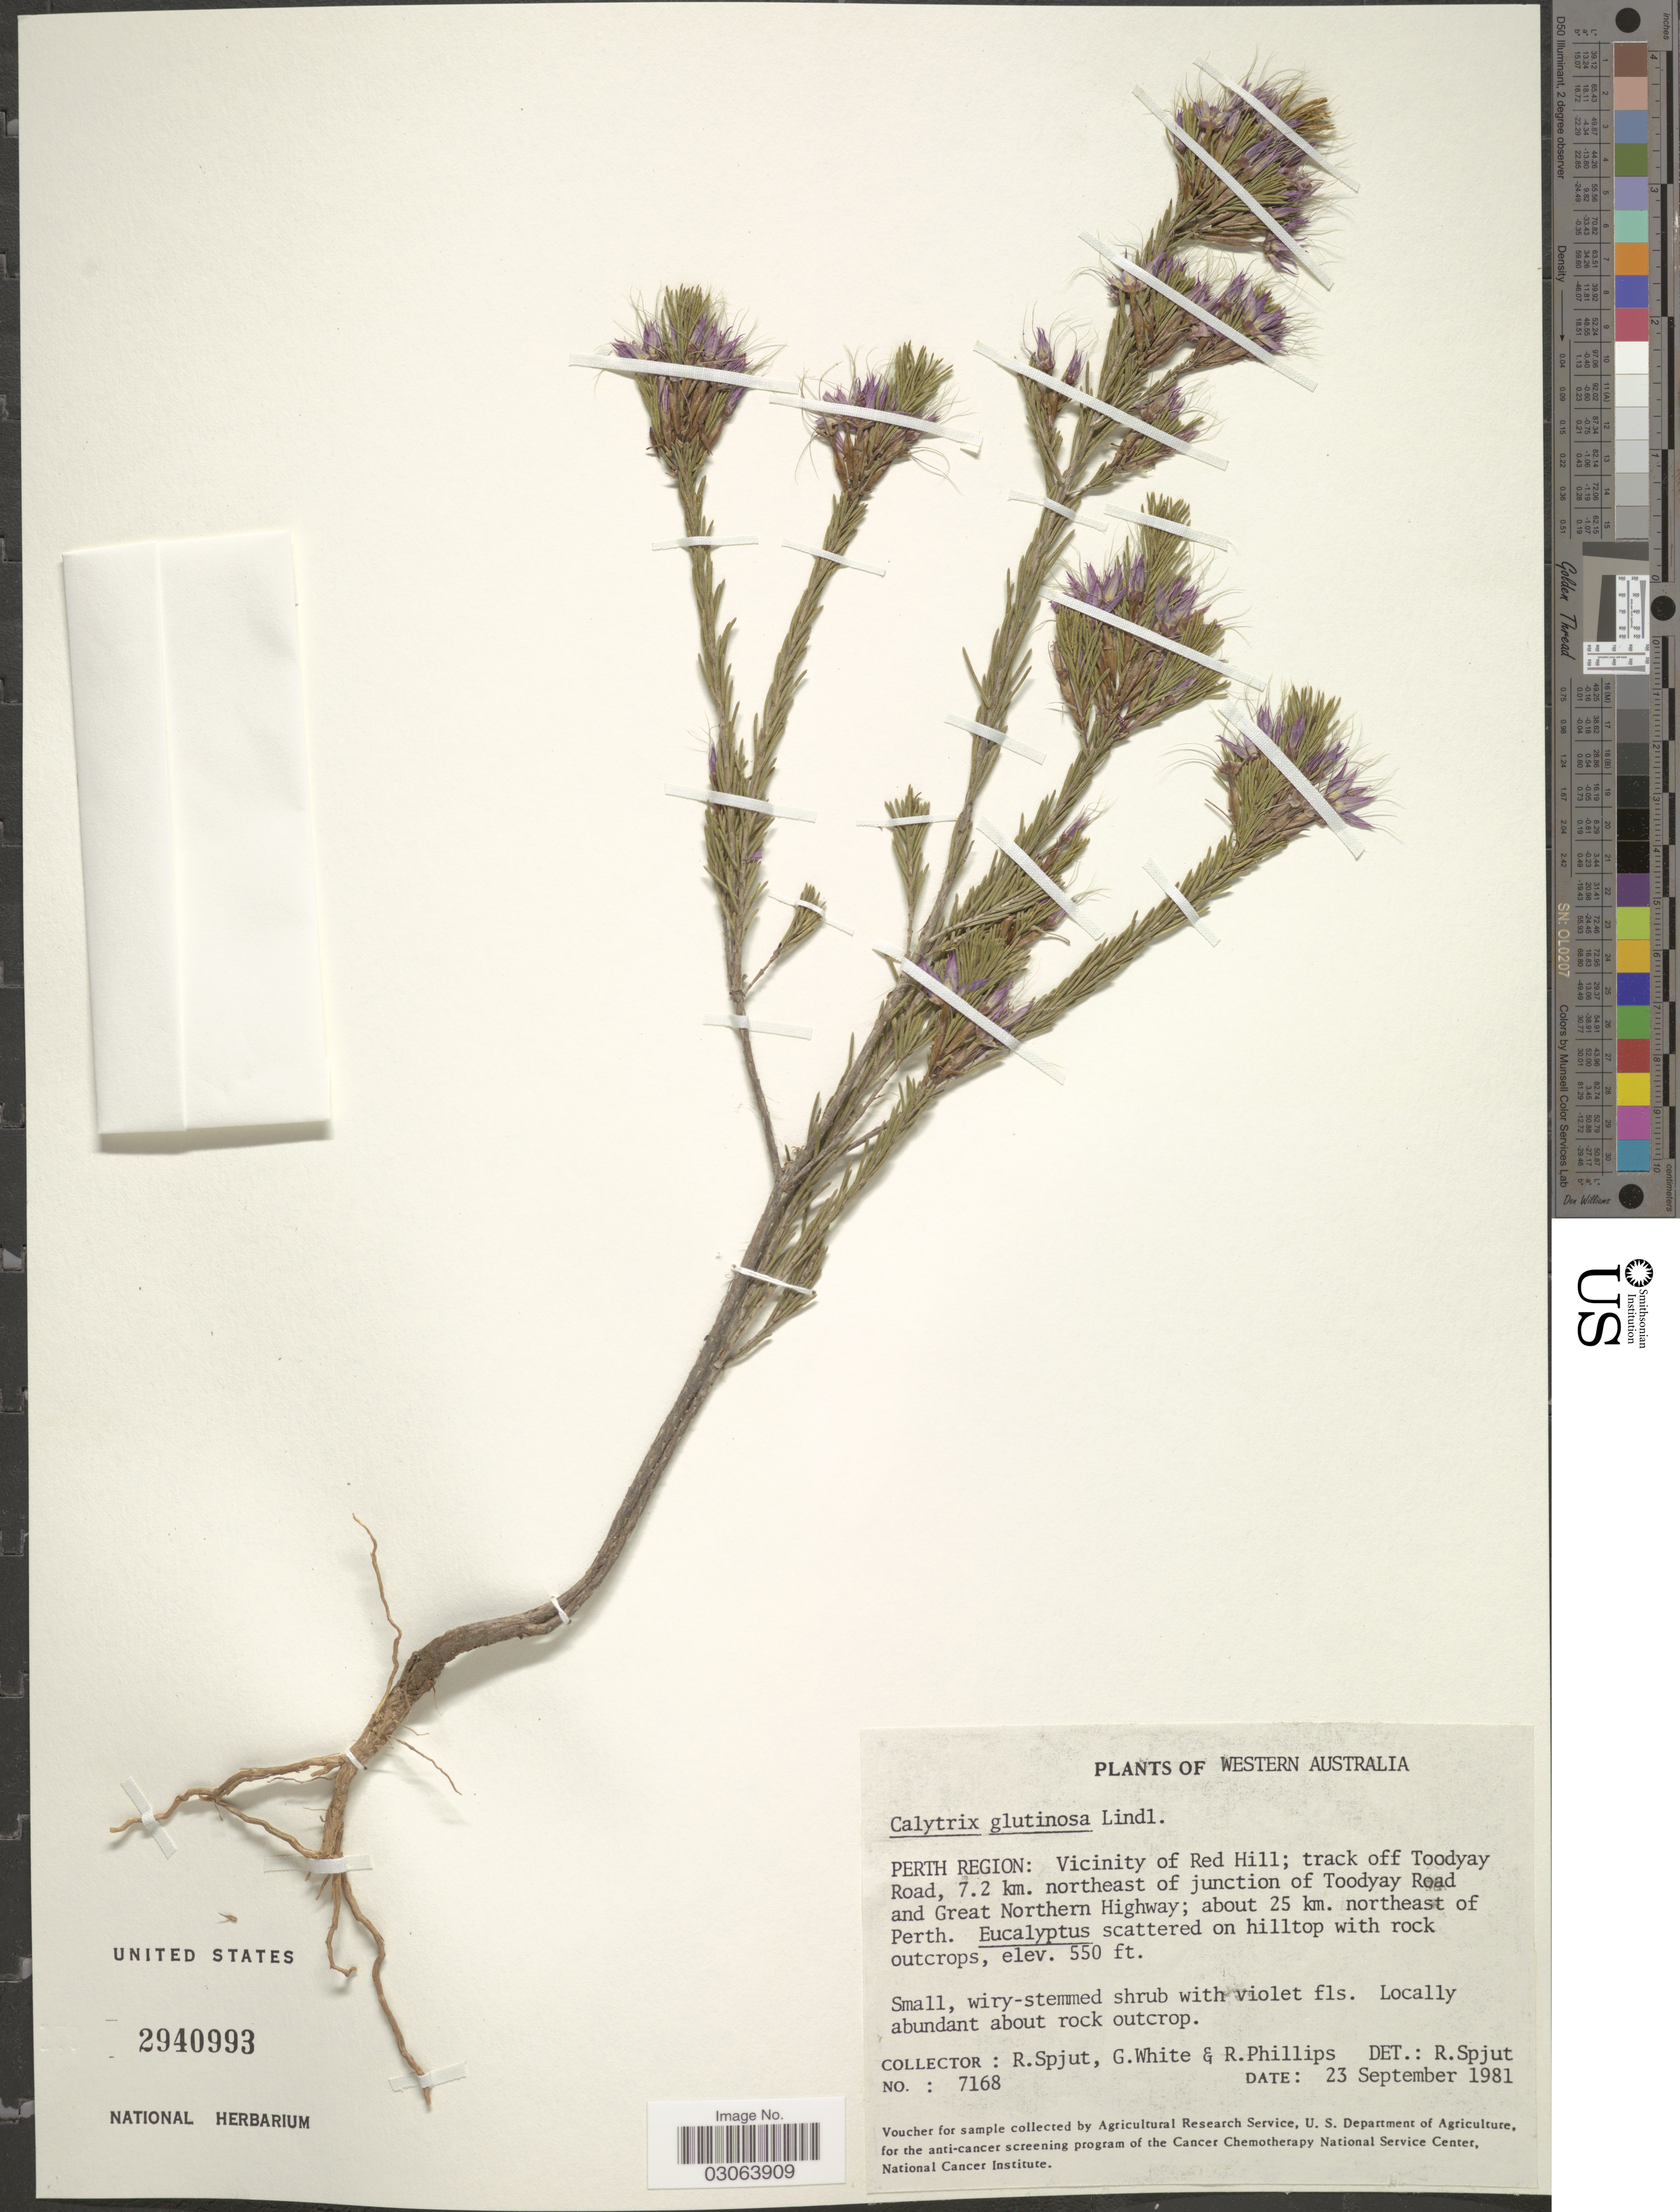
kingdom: Plantae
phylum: Tracheophyta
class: Magnoliopsida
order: Myrtales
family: Myrtaceae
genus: Calytrix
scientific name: Calytrix glutinosa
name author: Lindl.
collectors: R. Spjut, G. White & R. Phillips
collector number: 7167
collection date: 1981-09-23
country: Australia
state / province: Western Australia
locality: Perth Region: Vicinity of Red Hill; track off Toodyay Road, 7.2 km. northeast of junction of Toodyay Road and Great Northern Highway; about 25 km. northeast of Perth.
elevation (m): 168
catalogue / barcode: US 2940993